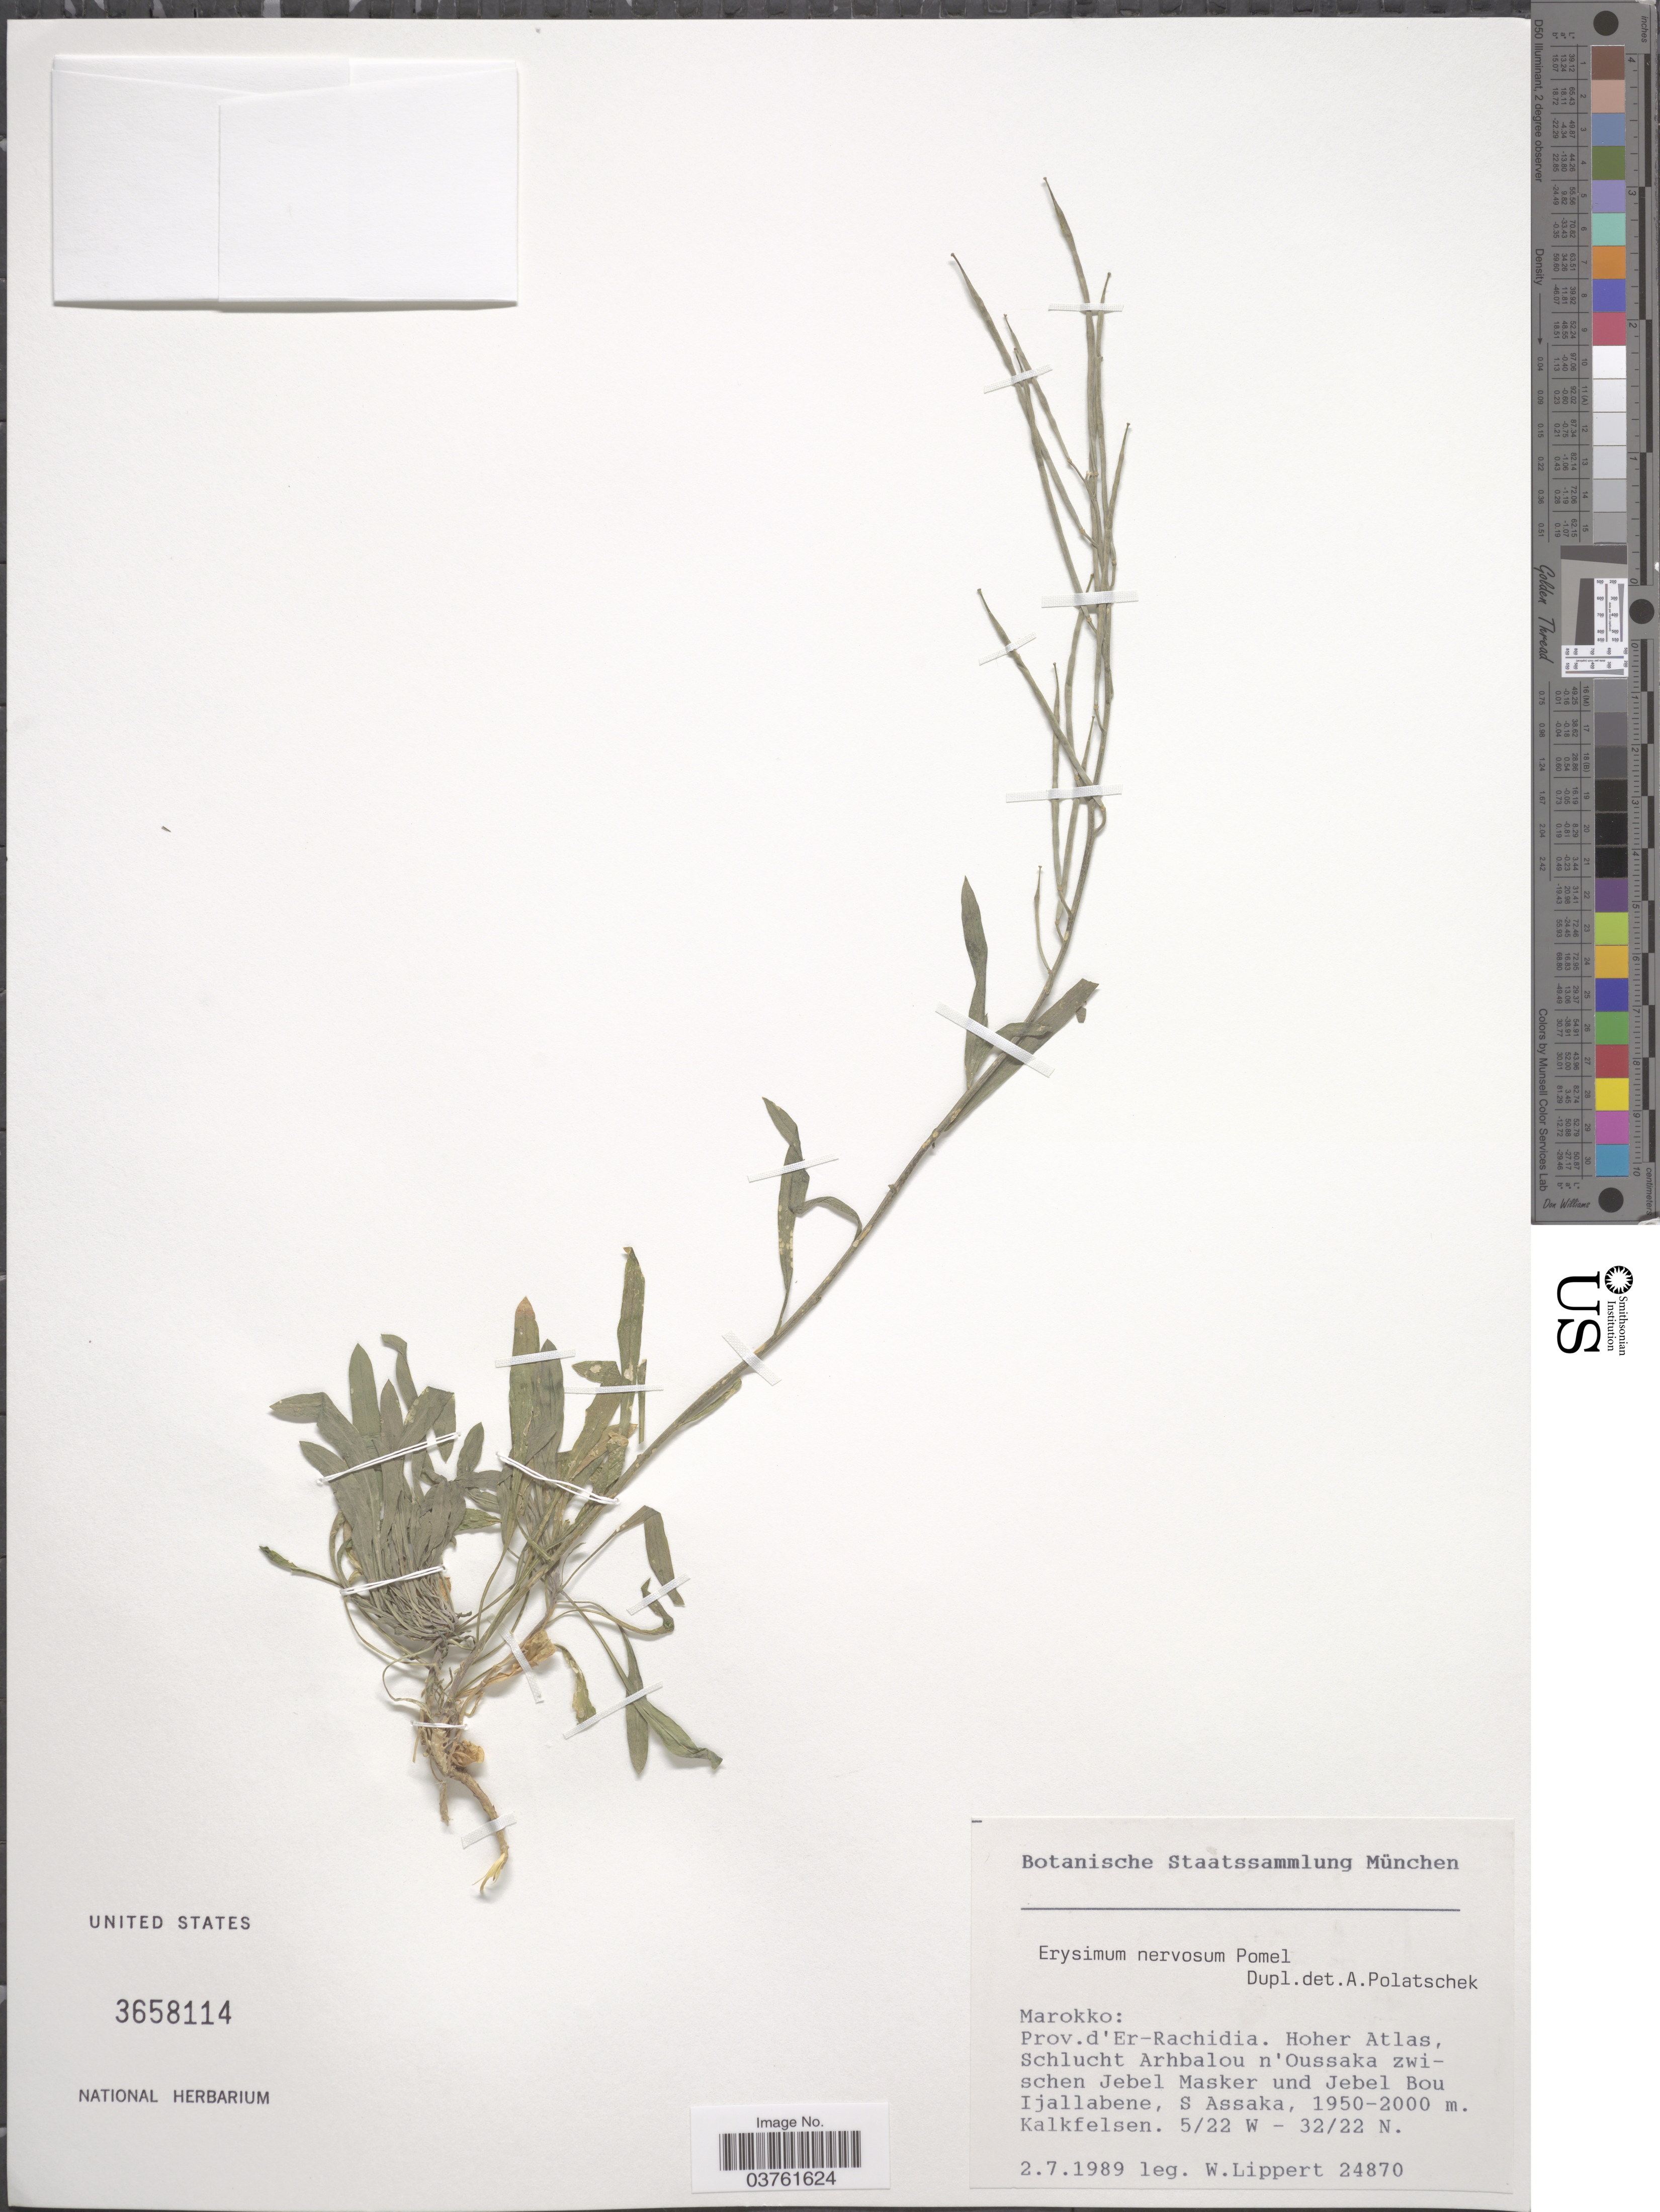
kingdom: Plantae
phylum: Tracheophyta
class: Magnoliopsida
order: Brassicales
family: Brassicaceae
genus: Erysimum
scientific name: Erysimum nervosum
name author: Pomel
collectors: W. Lippert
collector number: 24870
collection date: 1989-07-02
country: Morocco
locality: Prov. d'Er-Rachidia. Hoher Atlas, Schlucht Arhbalou n'Oussaka zwitschen Jebel Masker und Jebel Bou Ijallabene, S Assaka.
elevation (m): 1950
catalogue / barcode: US 3658114